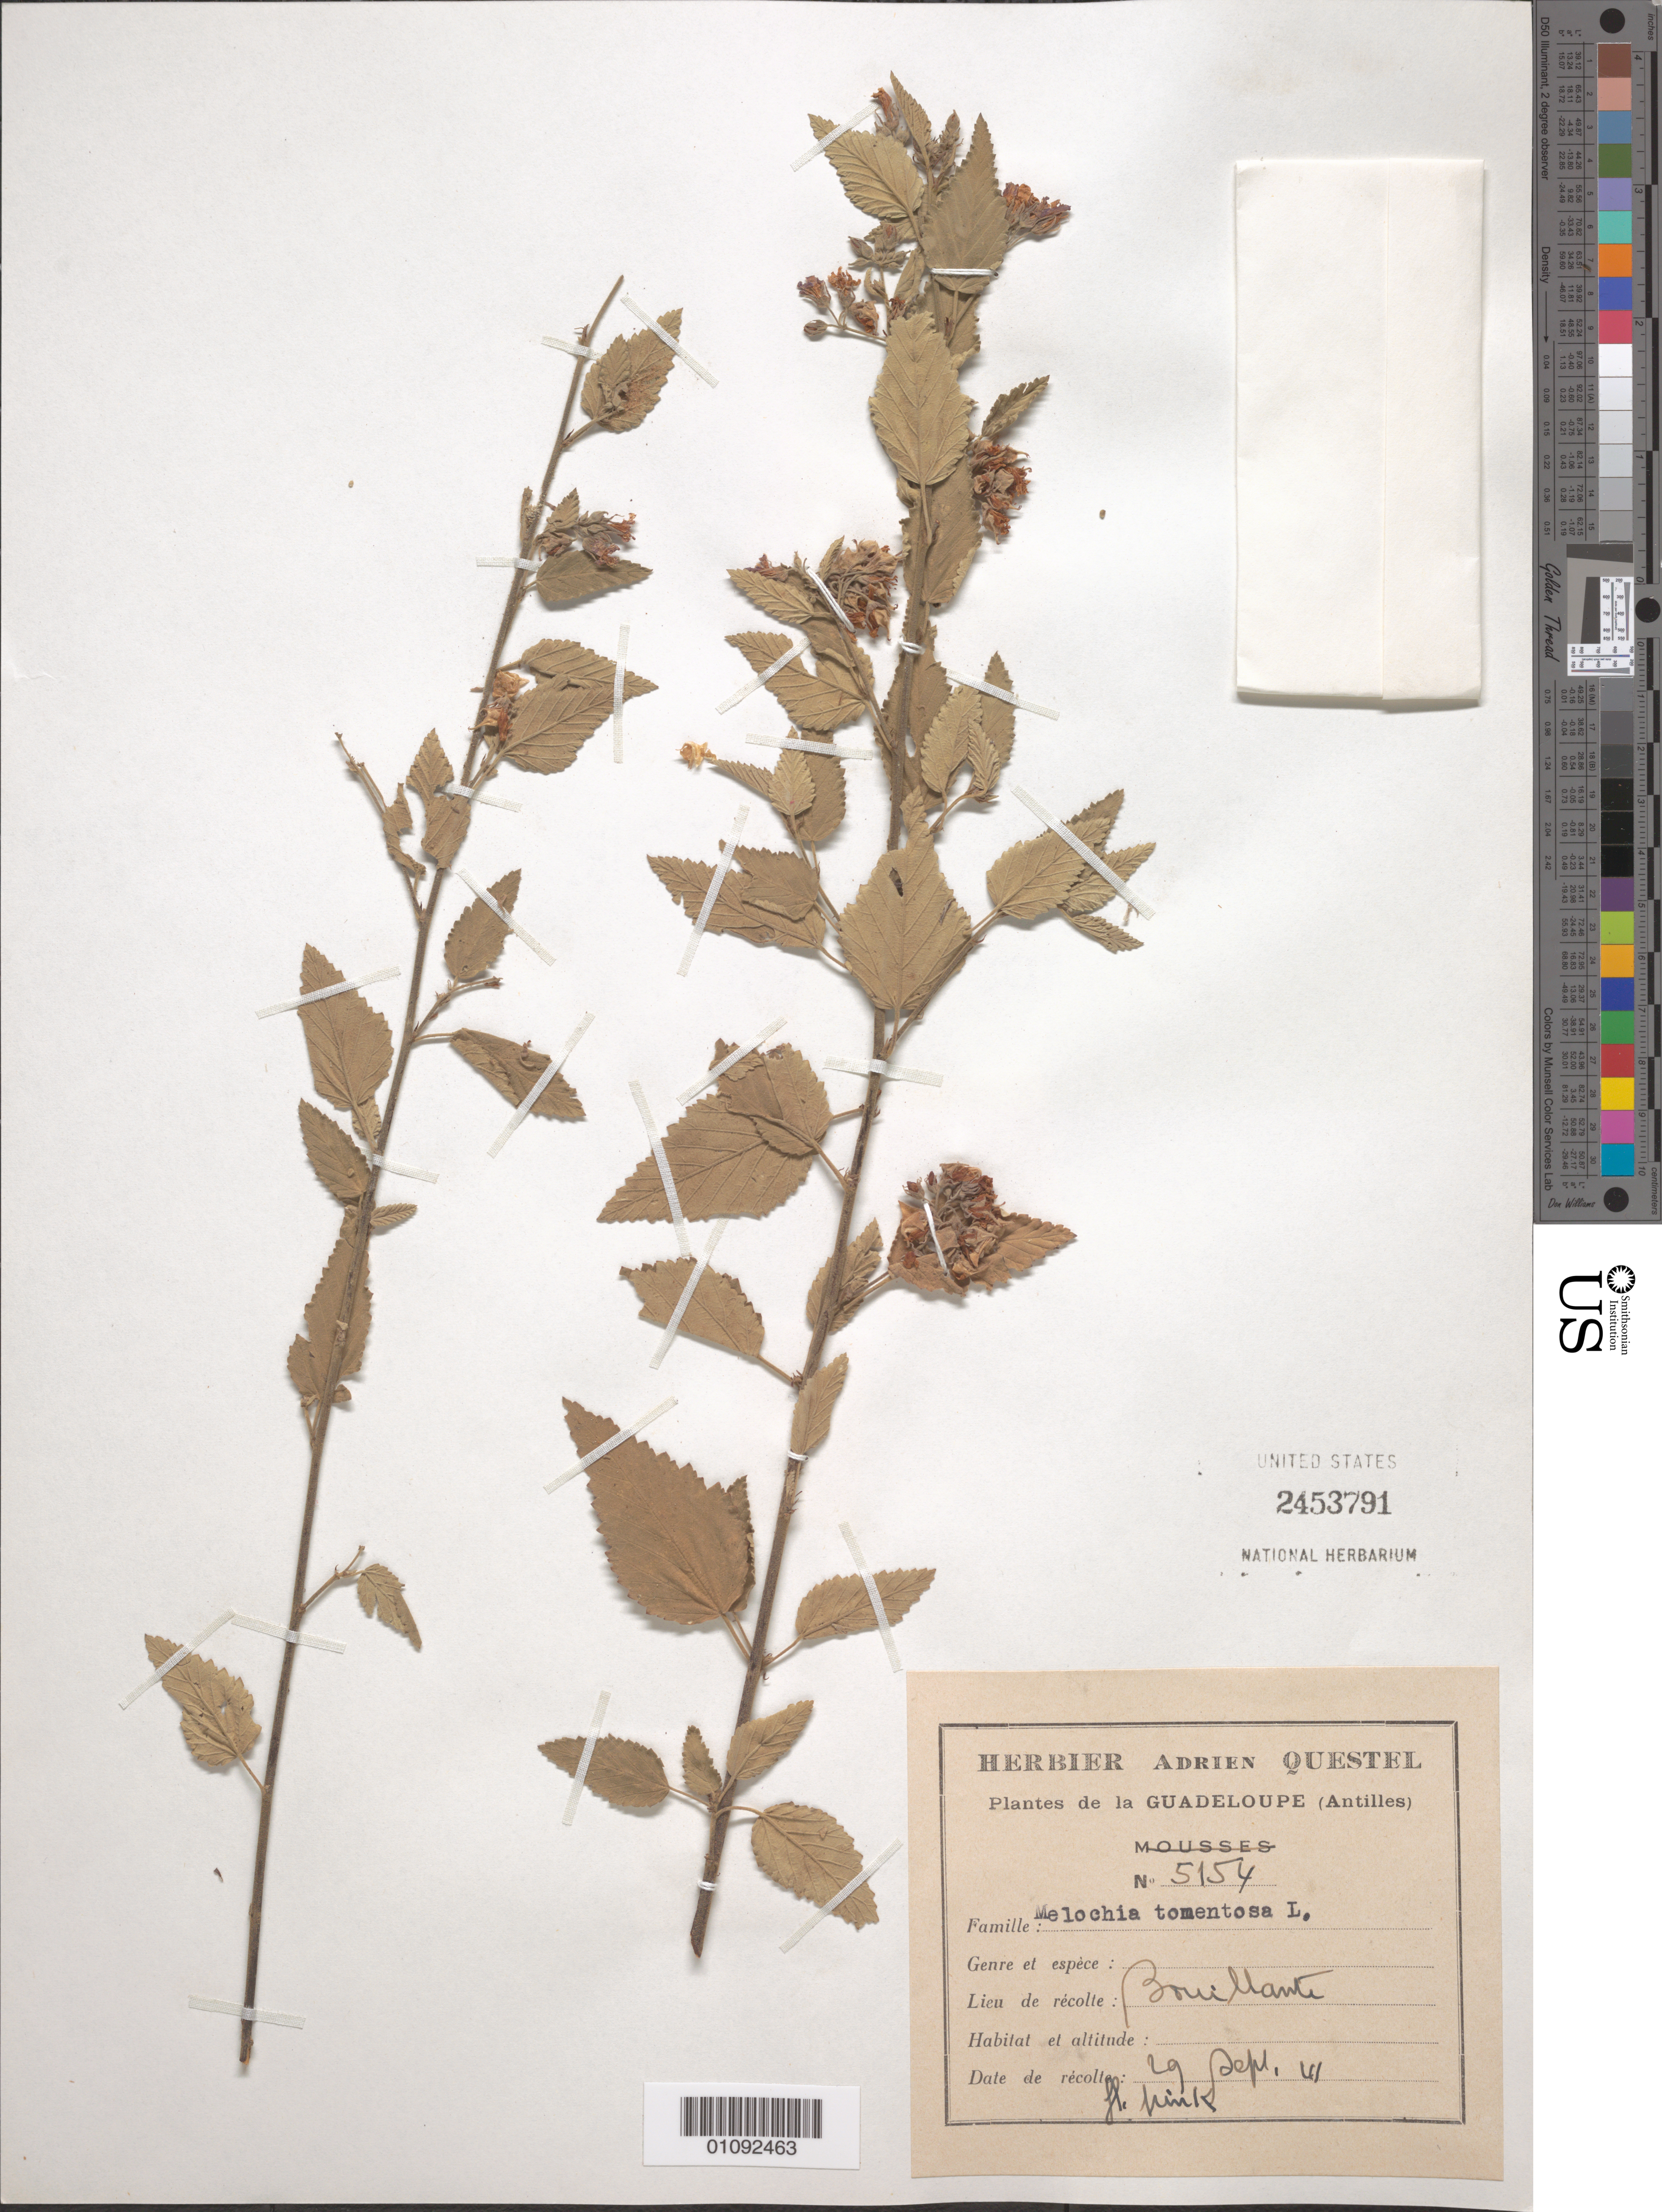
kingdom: Plantae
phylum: Tracheophyta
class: Magnoliopsida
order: Malvales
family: Malvaceae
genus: Melochia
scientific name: Melochia tomentosa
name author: L.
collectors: A. Questel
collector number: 5154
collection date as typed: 29 Sep 1941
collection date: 1941-09-29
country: Guadeloupe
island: Basse Terre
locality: Bouillante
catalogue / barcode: US 2453791